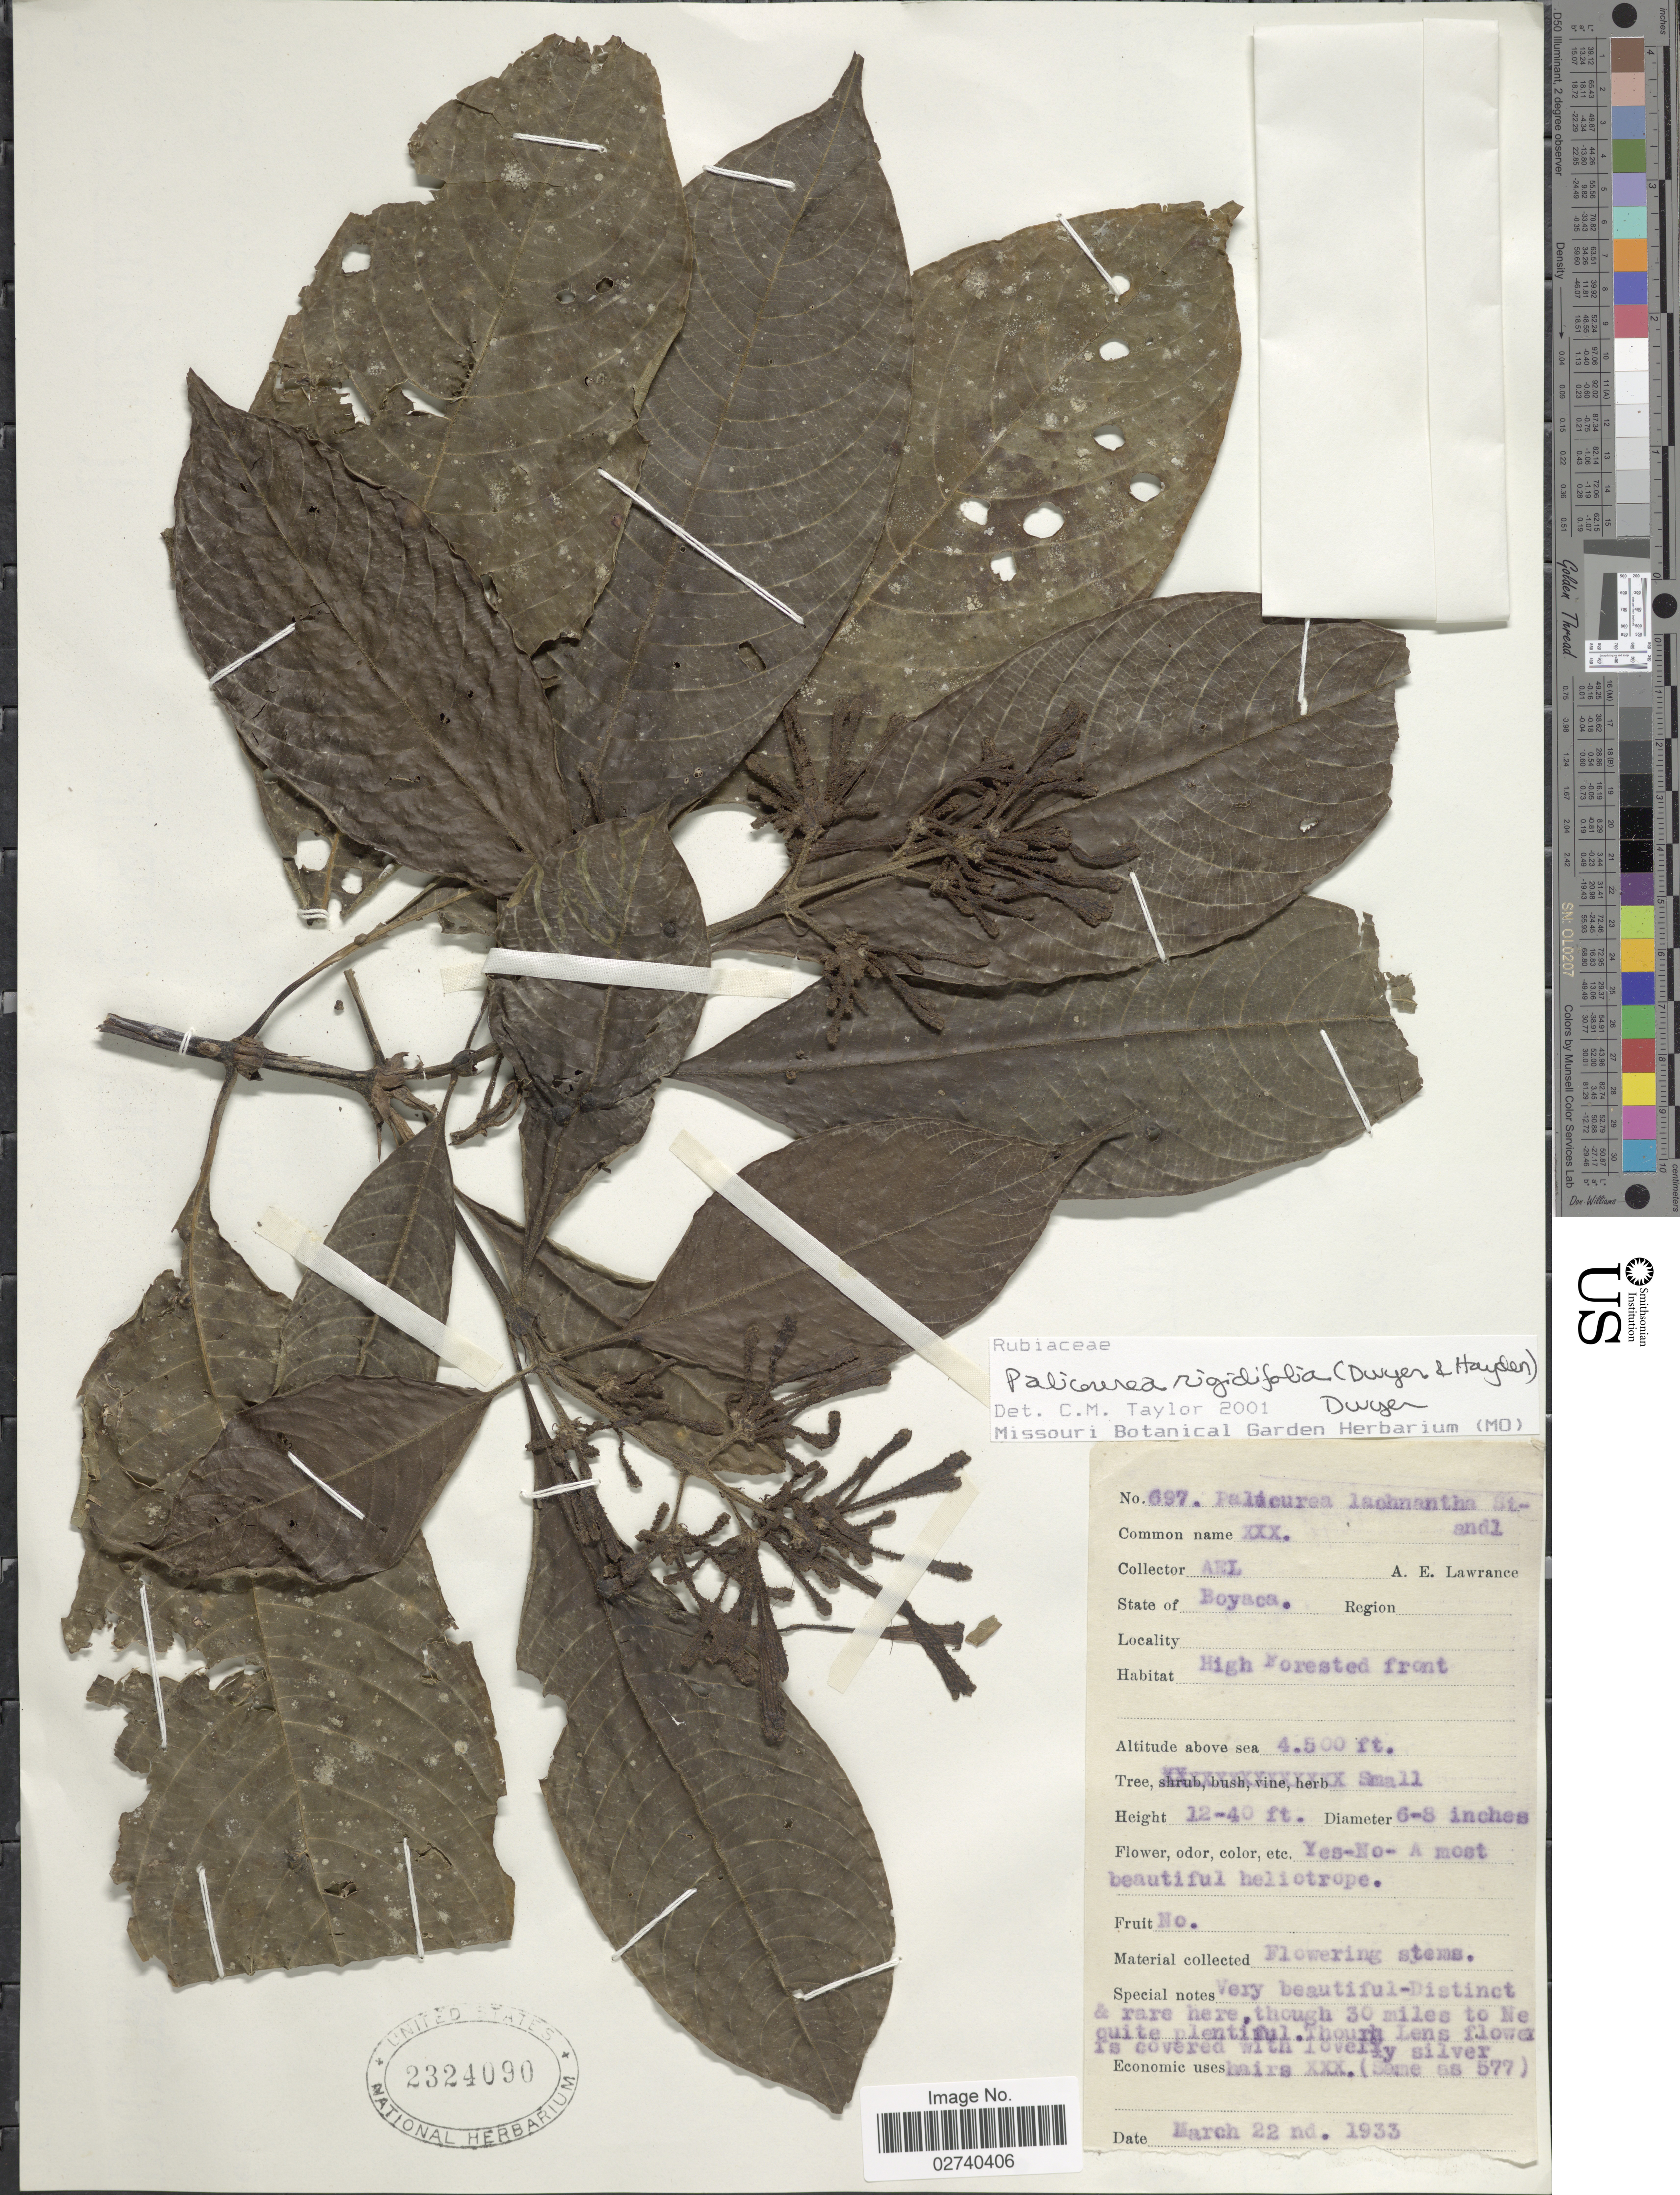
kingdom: Plantae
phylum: Tracheophyta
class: Magnoliopsida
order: Gentianales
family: Rubiaceae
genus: Palicourea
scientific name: Palicourea rigidifolia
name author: (Dwyer & M.V. Hayden) Dwyer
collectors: A. Lawrance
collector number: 697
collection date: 1933-03-22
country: Colombia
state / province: Boyacá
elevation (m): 1372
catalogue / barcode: US 2324090